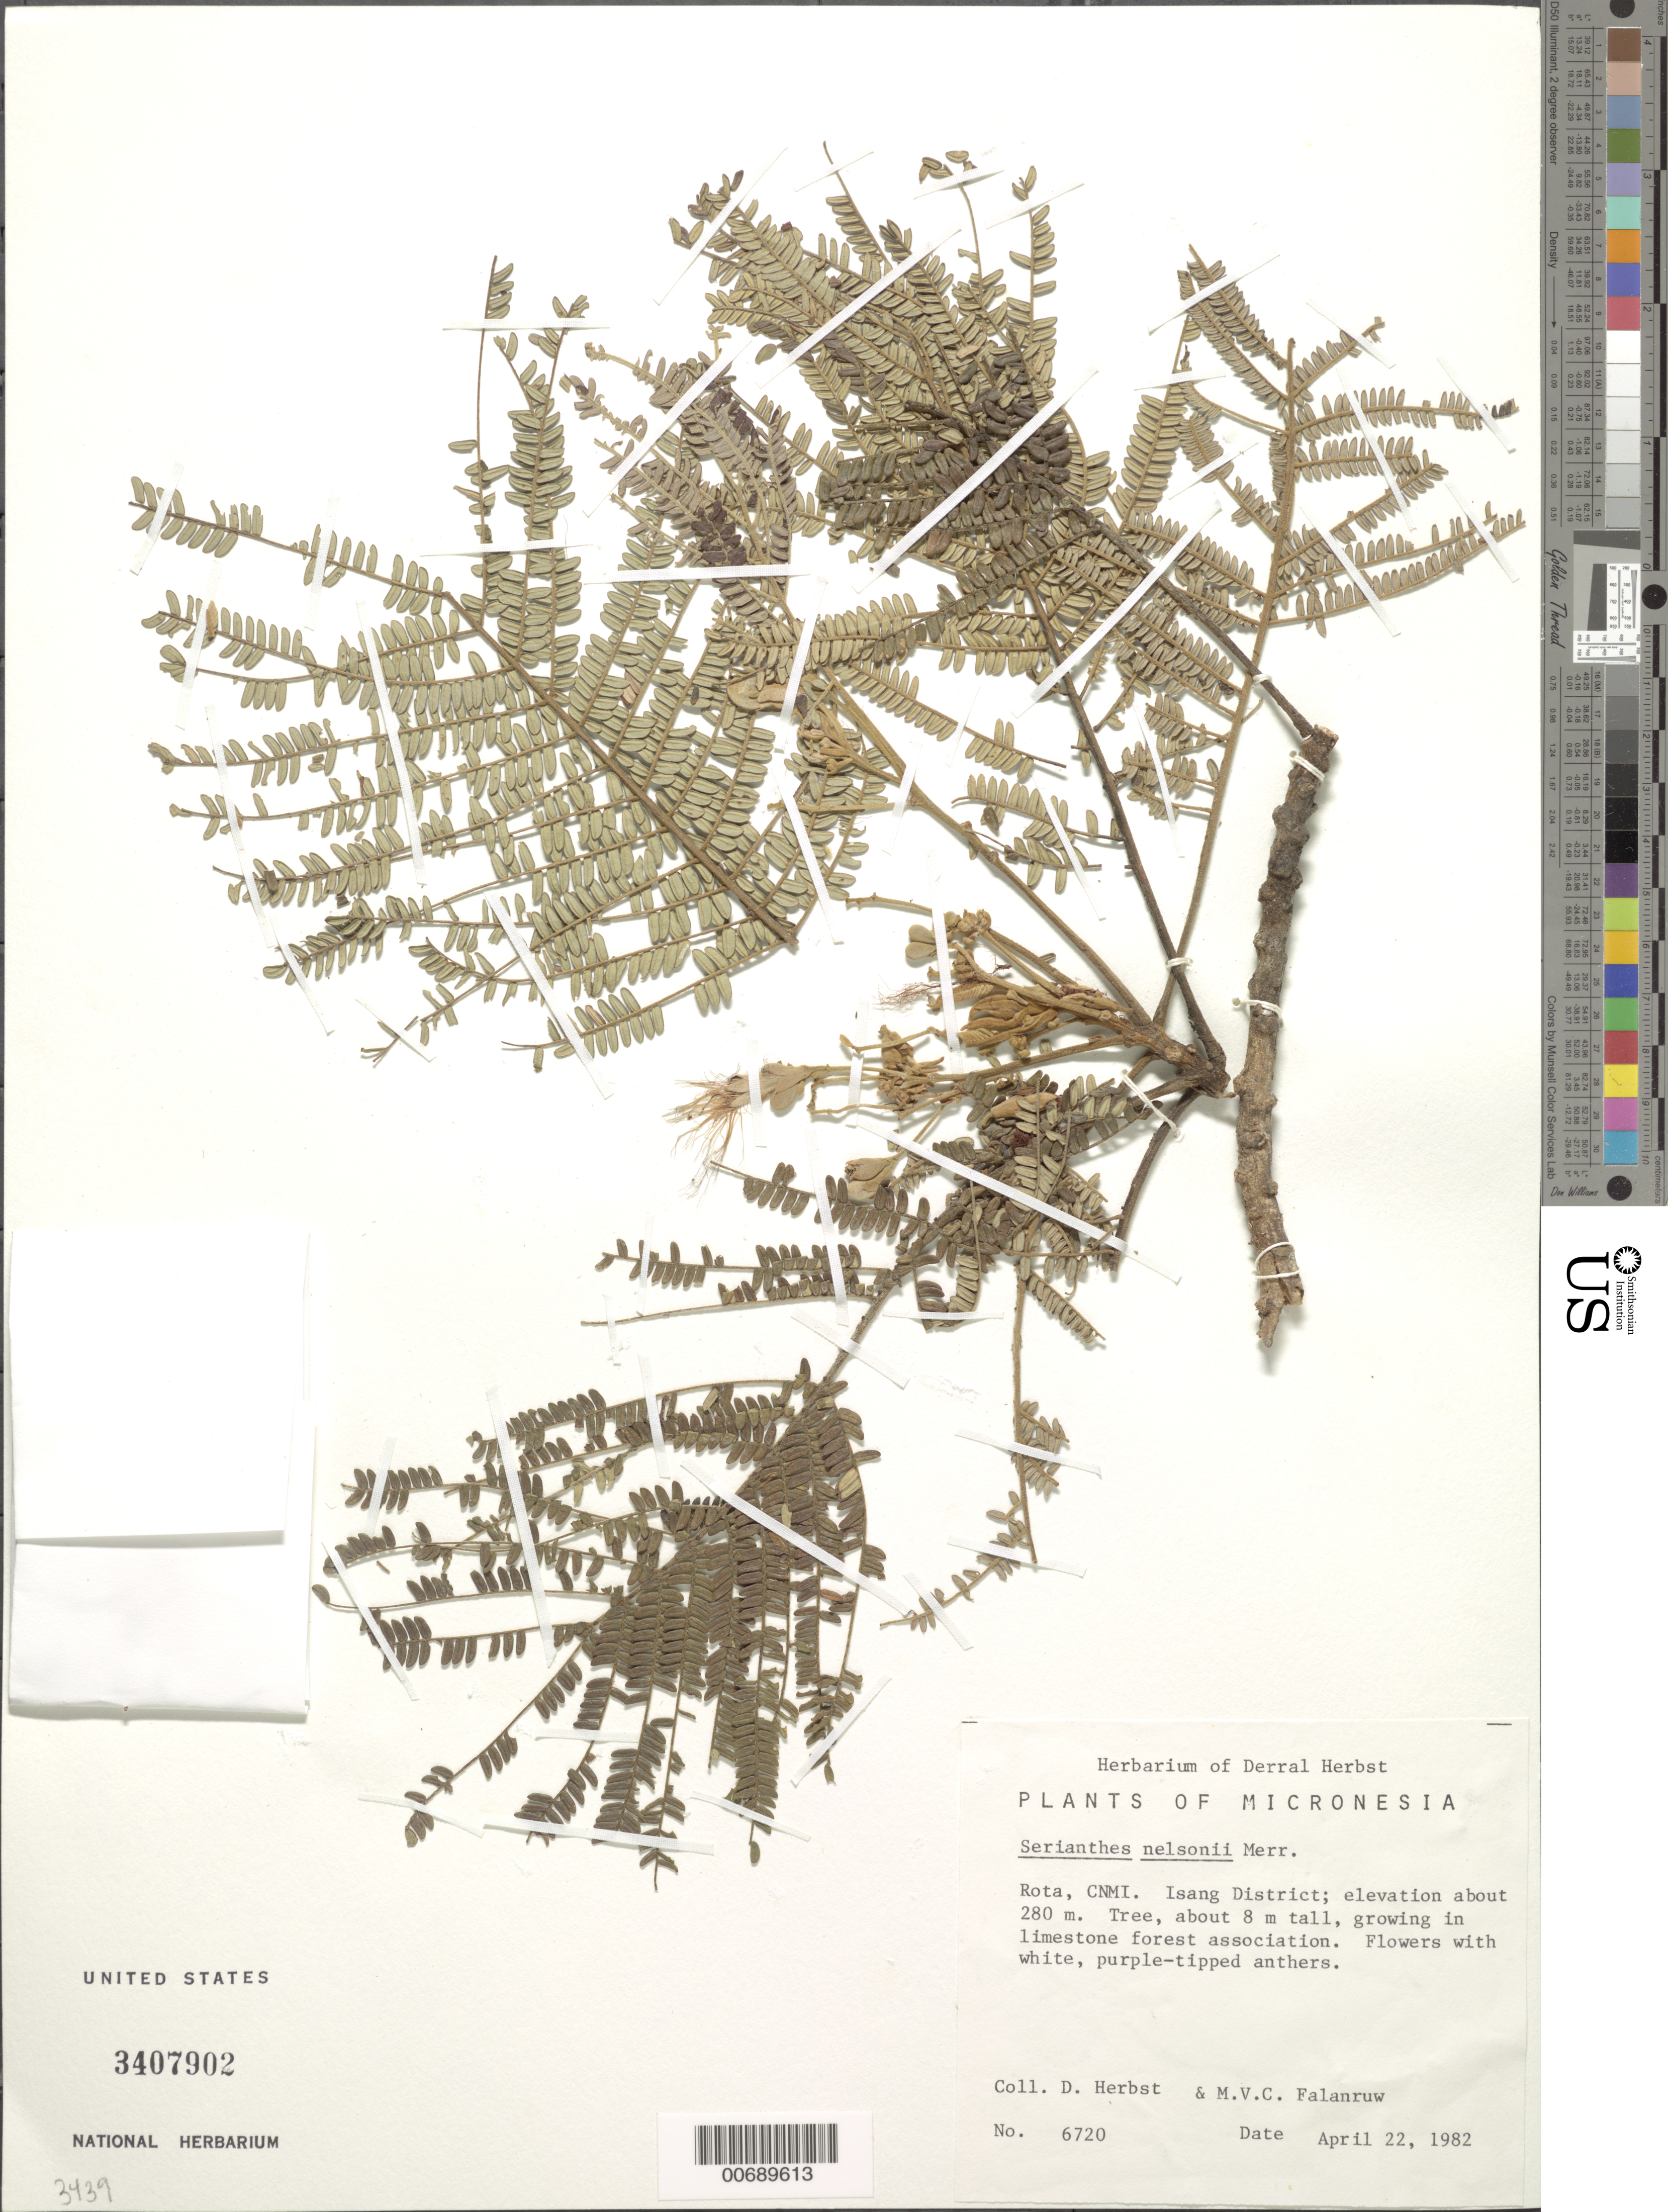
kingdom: Plantae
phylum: Tracheophyta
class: Magnoliopsida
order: Fabales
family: Fabaceae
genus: Serianthes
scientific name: Serianthes nelsonii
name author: Merr.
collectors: D. R. Herbst & M. V. Falanruw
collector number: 6720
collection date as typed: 22 Apr 1982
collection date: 1982-04-22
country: Northern Mariana Islands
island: Rota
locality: CNMI, Isang Dist.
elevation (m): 280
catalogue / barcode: US 3407902